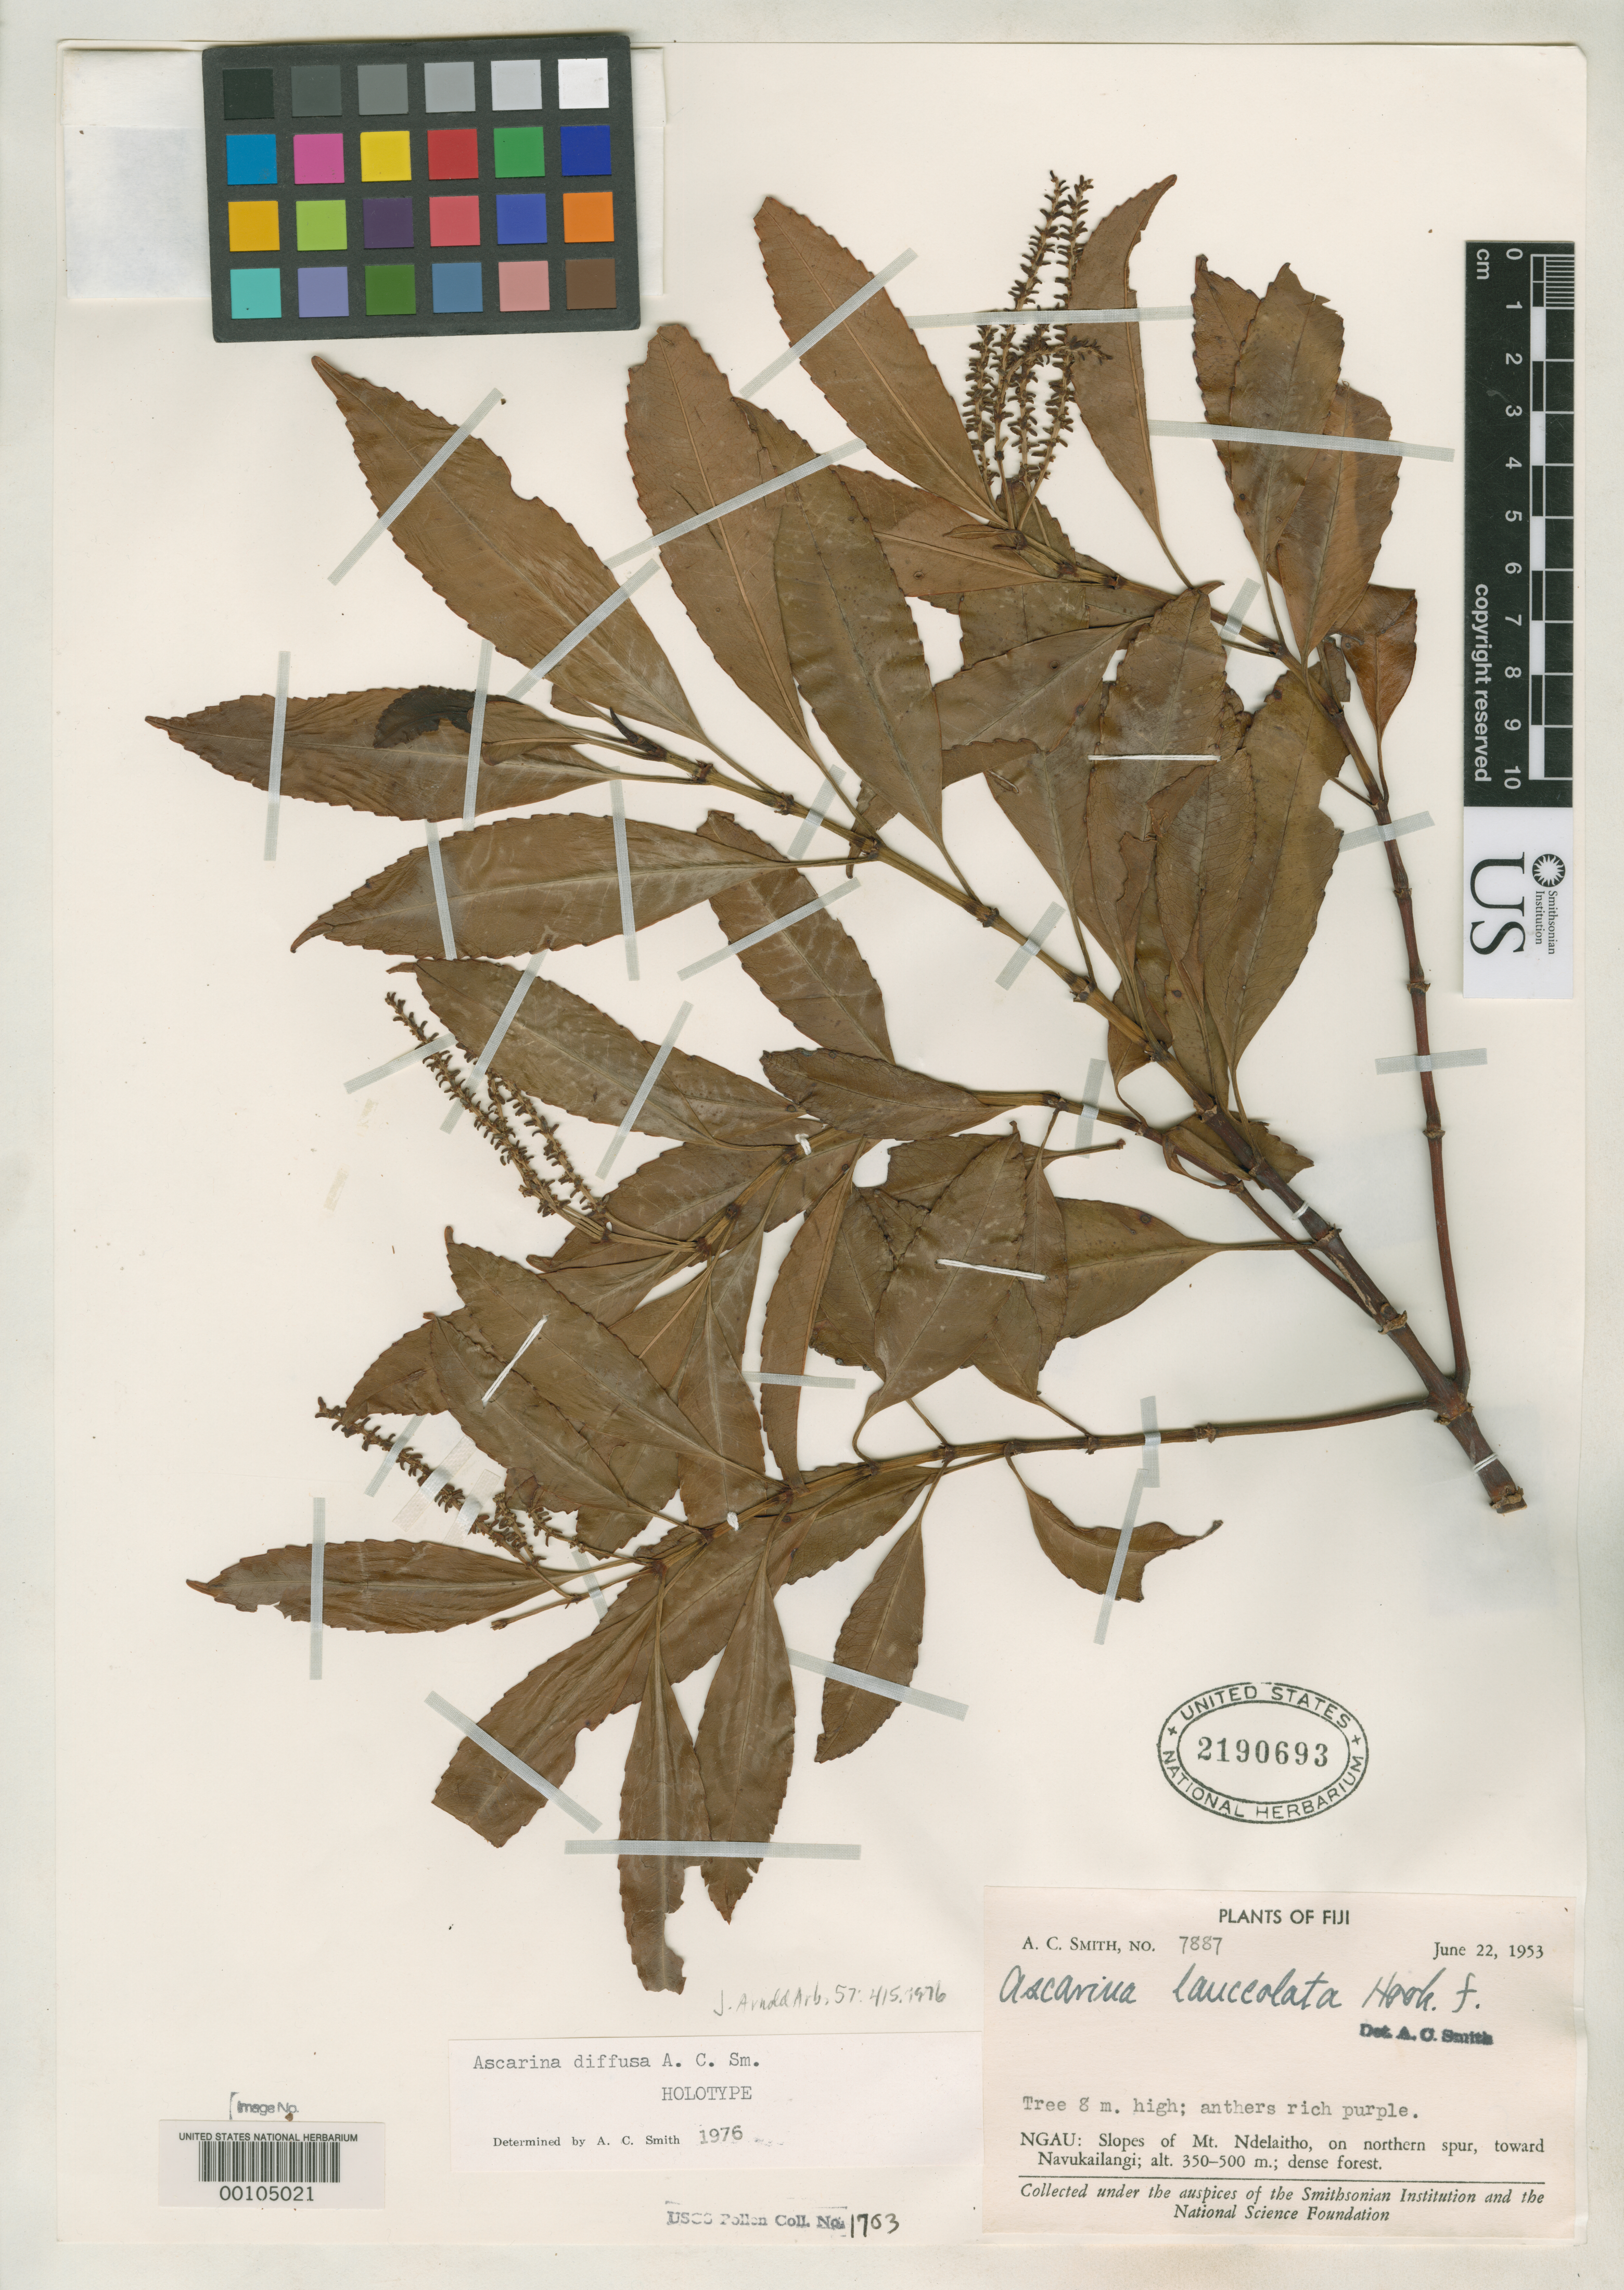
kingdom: Plantae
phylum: Tracheophyta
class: Magnoliopsida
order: Chloranthales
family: Chloranthaceae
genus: Ascarina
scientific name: Ascarina diffusa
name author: A.C. Sm.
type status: Holotype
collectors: A. C. Smith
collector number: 7887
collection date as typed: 22 Jun 1953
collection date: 1953-06-22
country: Fiji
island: Gau [Ngau]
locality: Mt. Ndelaitho, toward Navukailangi. [Lomaiviti Group]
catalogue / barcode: US 2190693